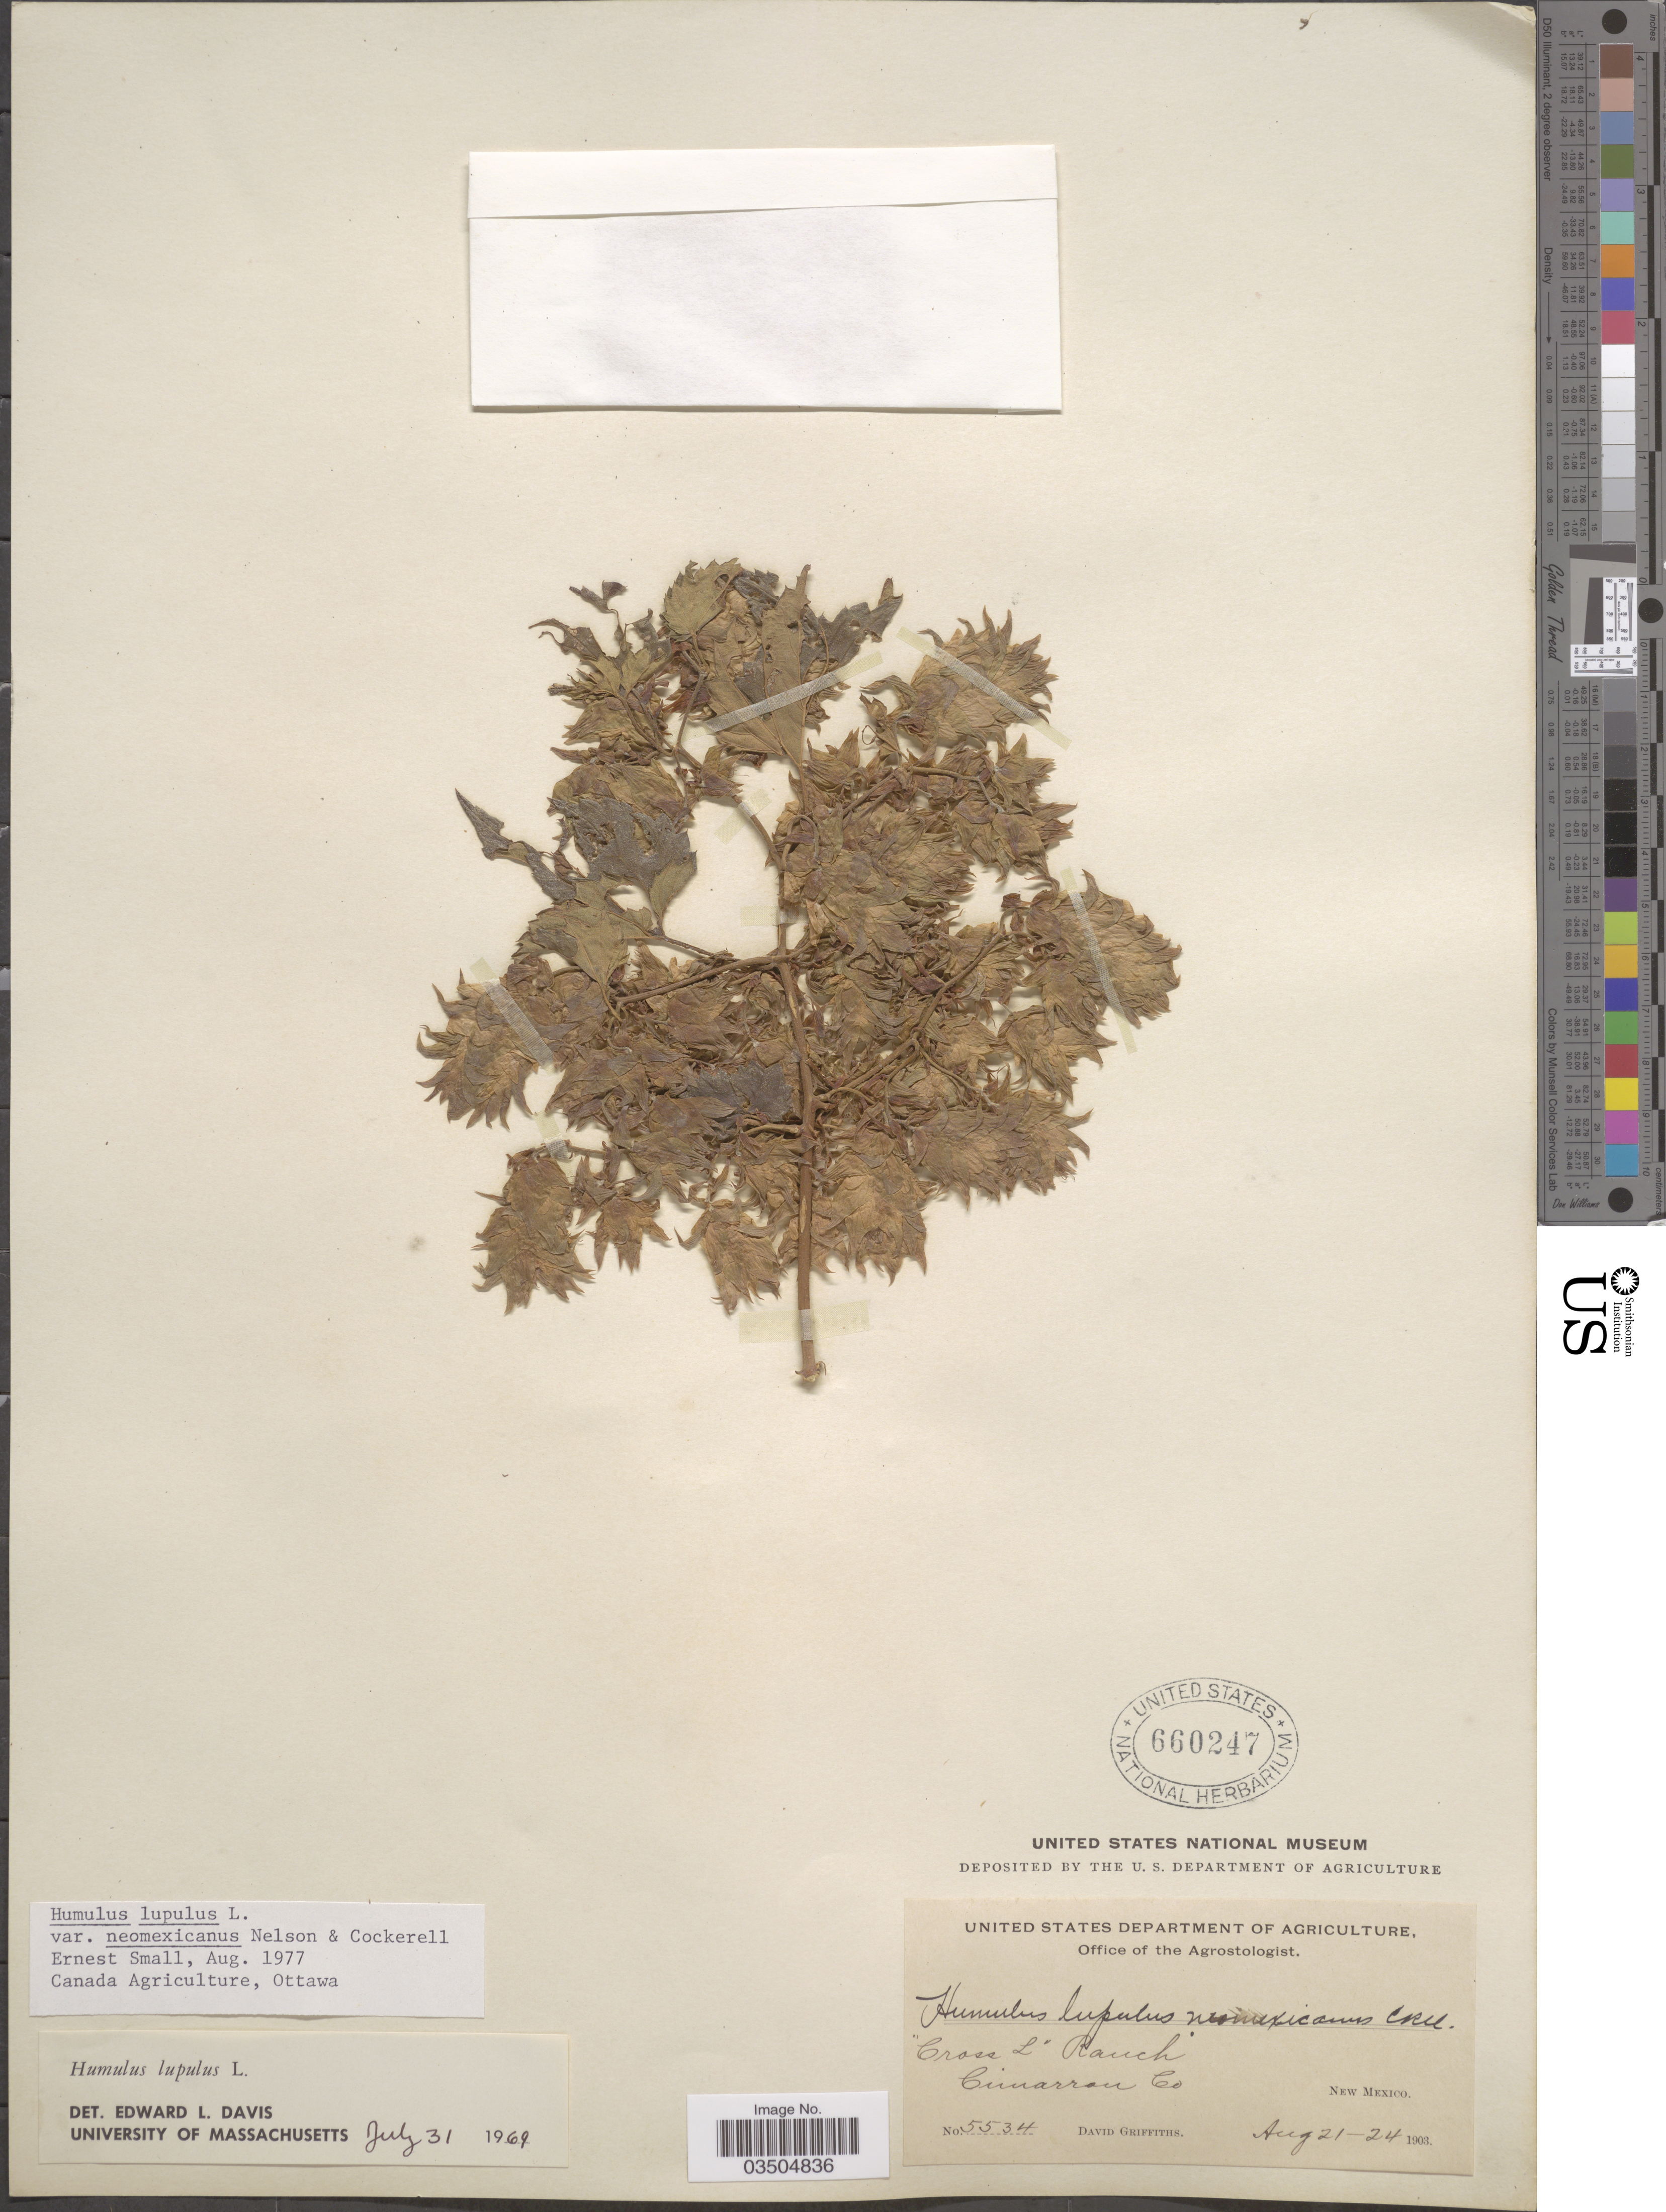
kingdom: Plantae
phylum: Tracheophyta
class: Magnoliopsida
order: Rosales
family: Cannabaceae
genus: Humulus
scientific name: Humulus neomexicanus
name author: (A. Nelson & Cockerell) Rydb.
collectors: D. Griffiths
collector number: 5534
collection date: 1903-08-21/1903-08-24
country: United States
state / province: New Mexico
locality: Cross L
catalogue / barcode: US 660247